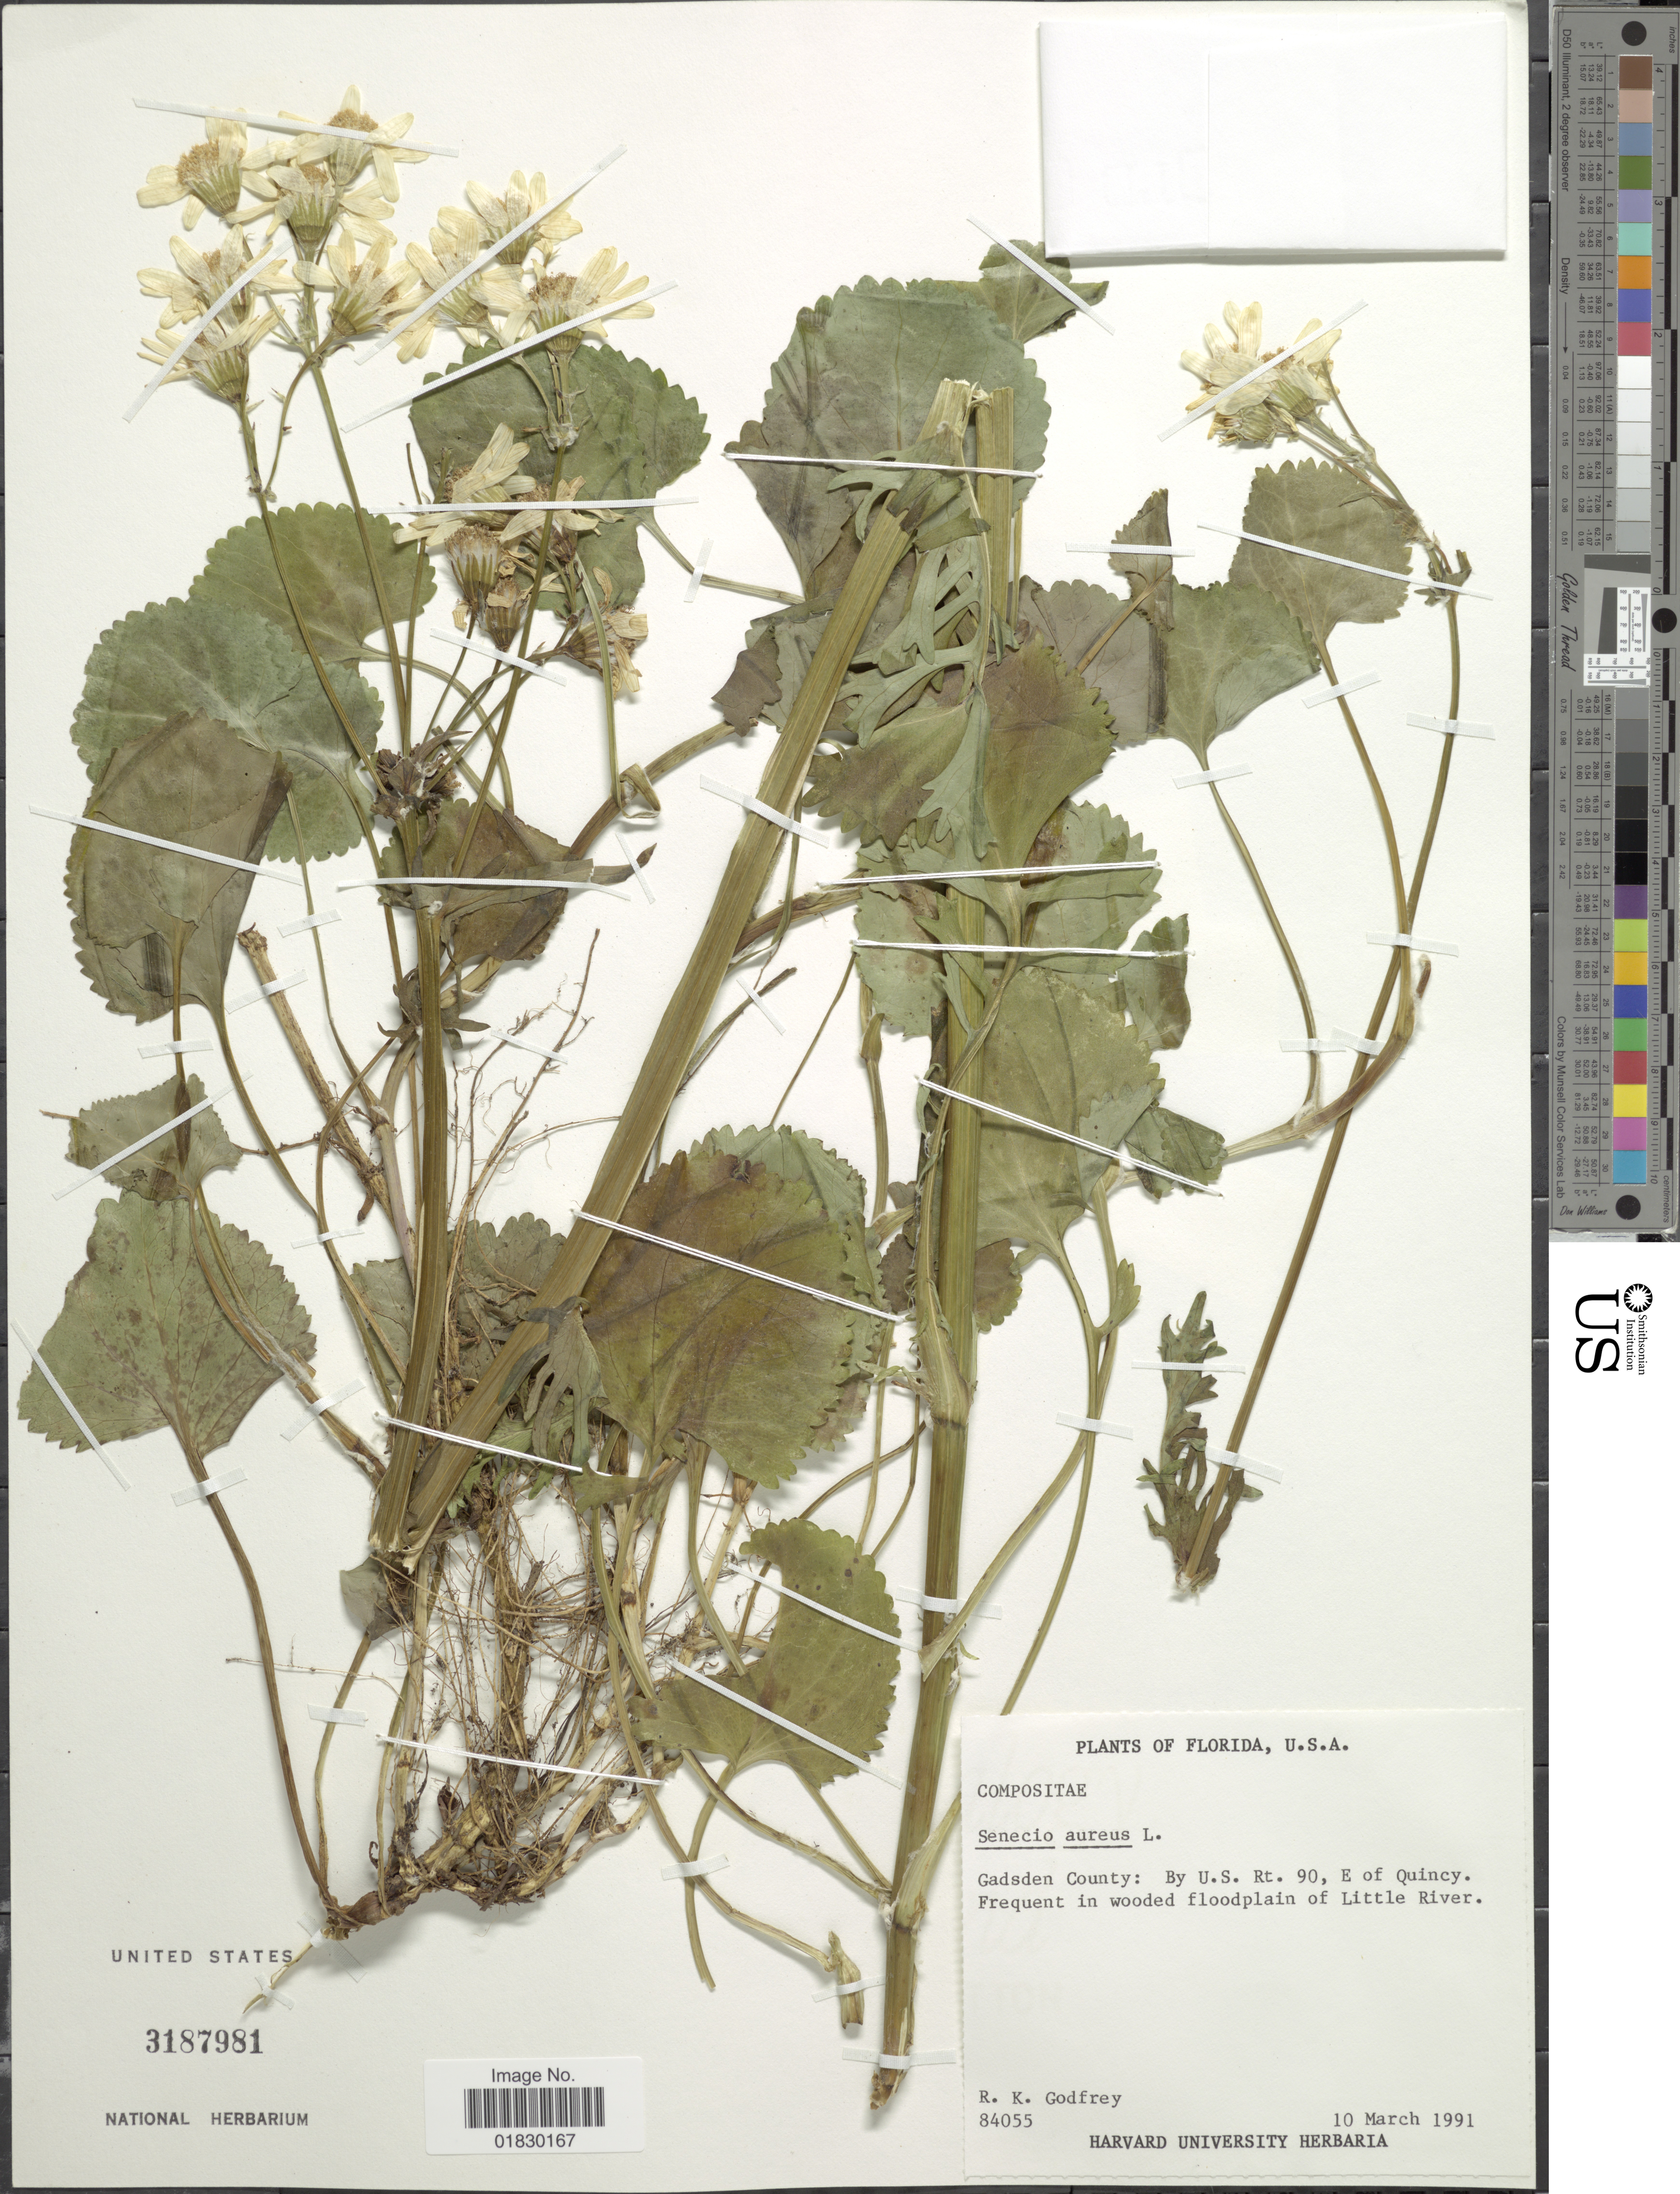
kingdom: Plantae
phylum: Tracheophyta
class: Magnoliopsida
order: Asterales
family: Asteraceae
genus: Packera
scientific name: Packera aurea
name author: (L.) Á. Löve & D. Löve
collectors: R. K. Godfrey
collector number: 84055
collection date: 1991-03-10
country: United States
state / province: Florida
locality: Florida, U. S. A., Gadsden County: By U. S. Rt. 90, E of Quincy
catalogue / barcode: US 3187981